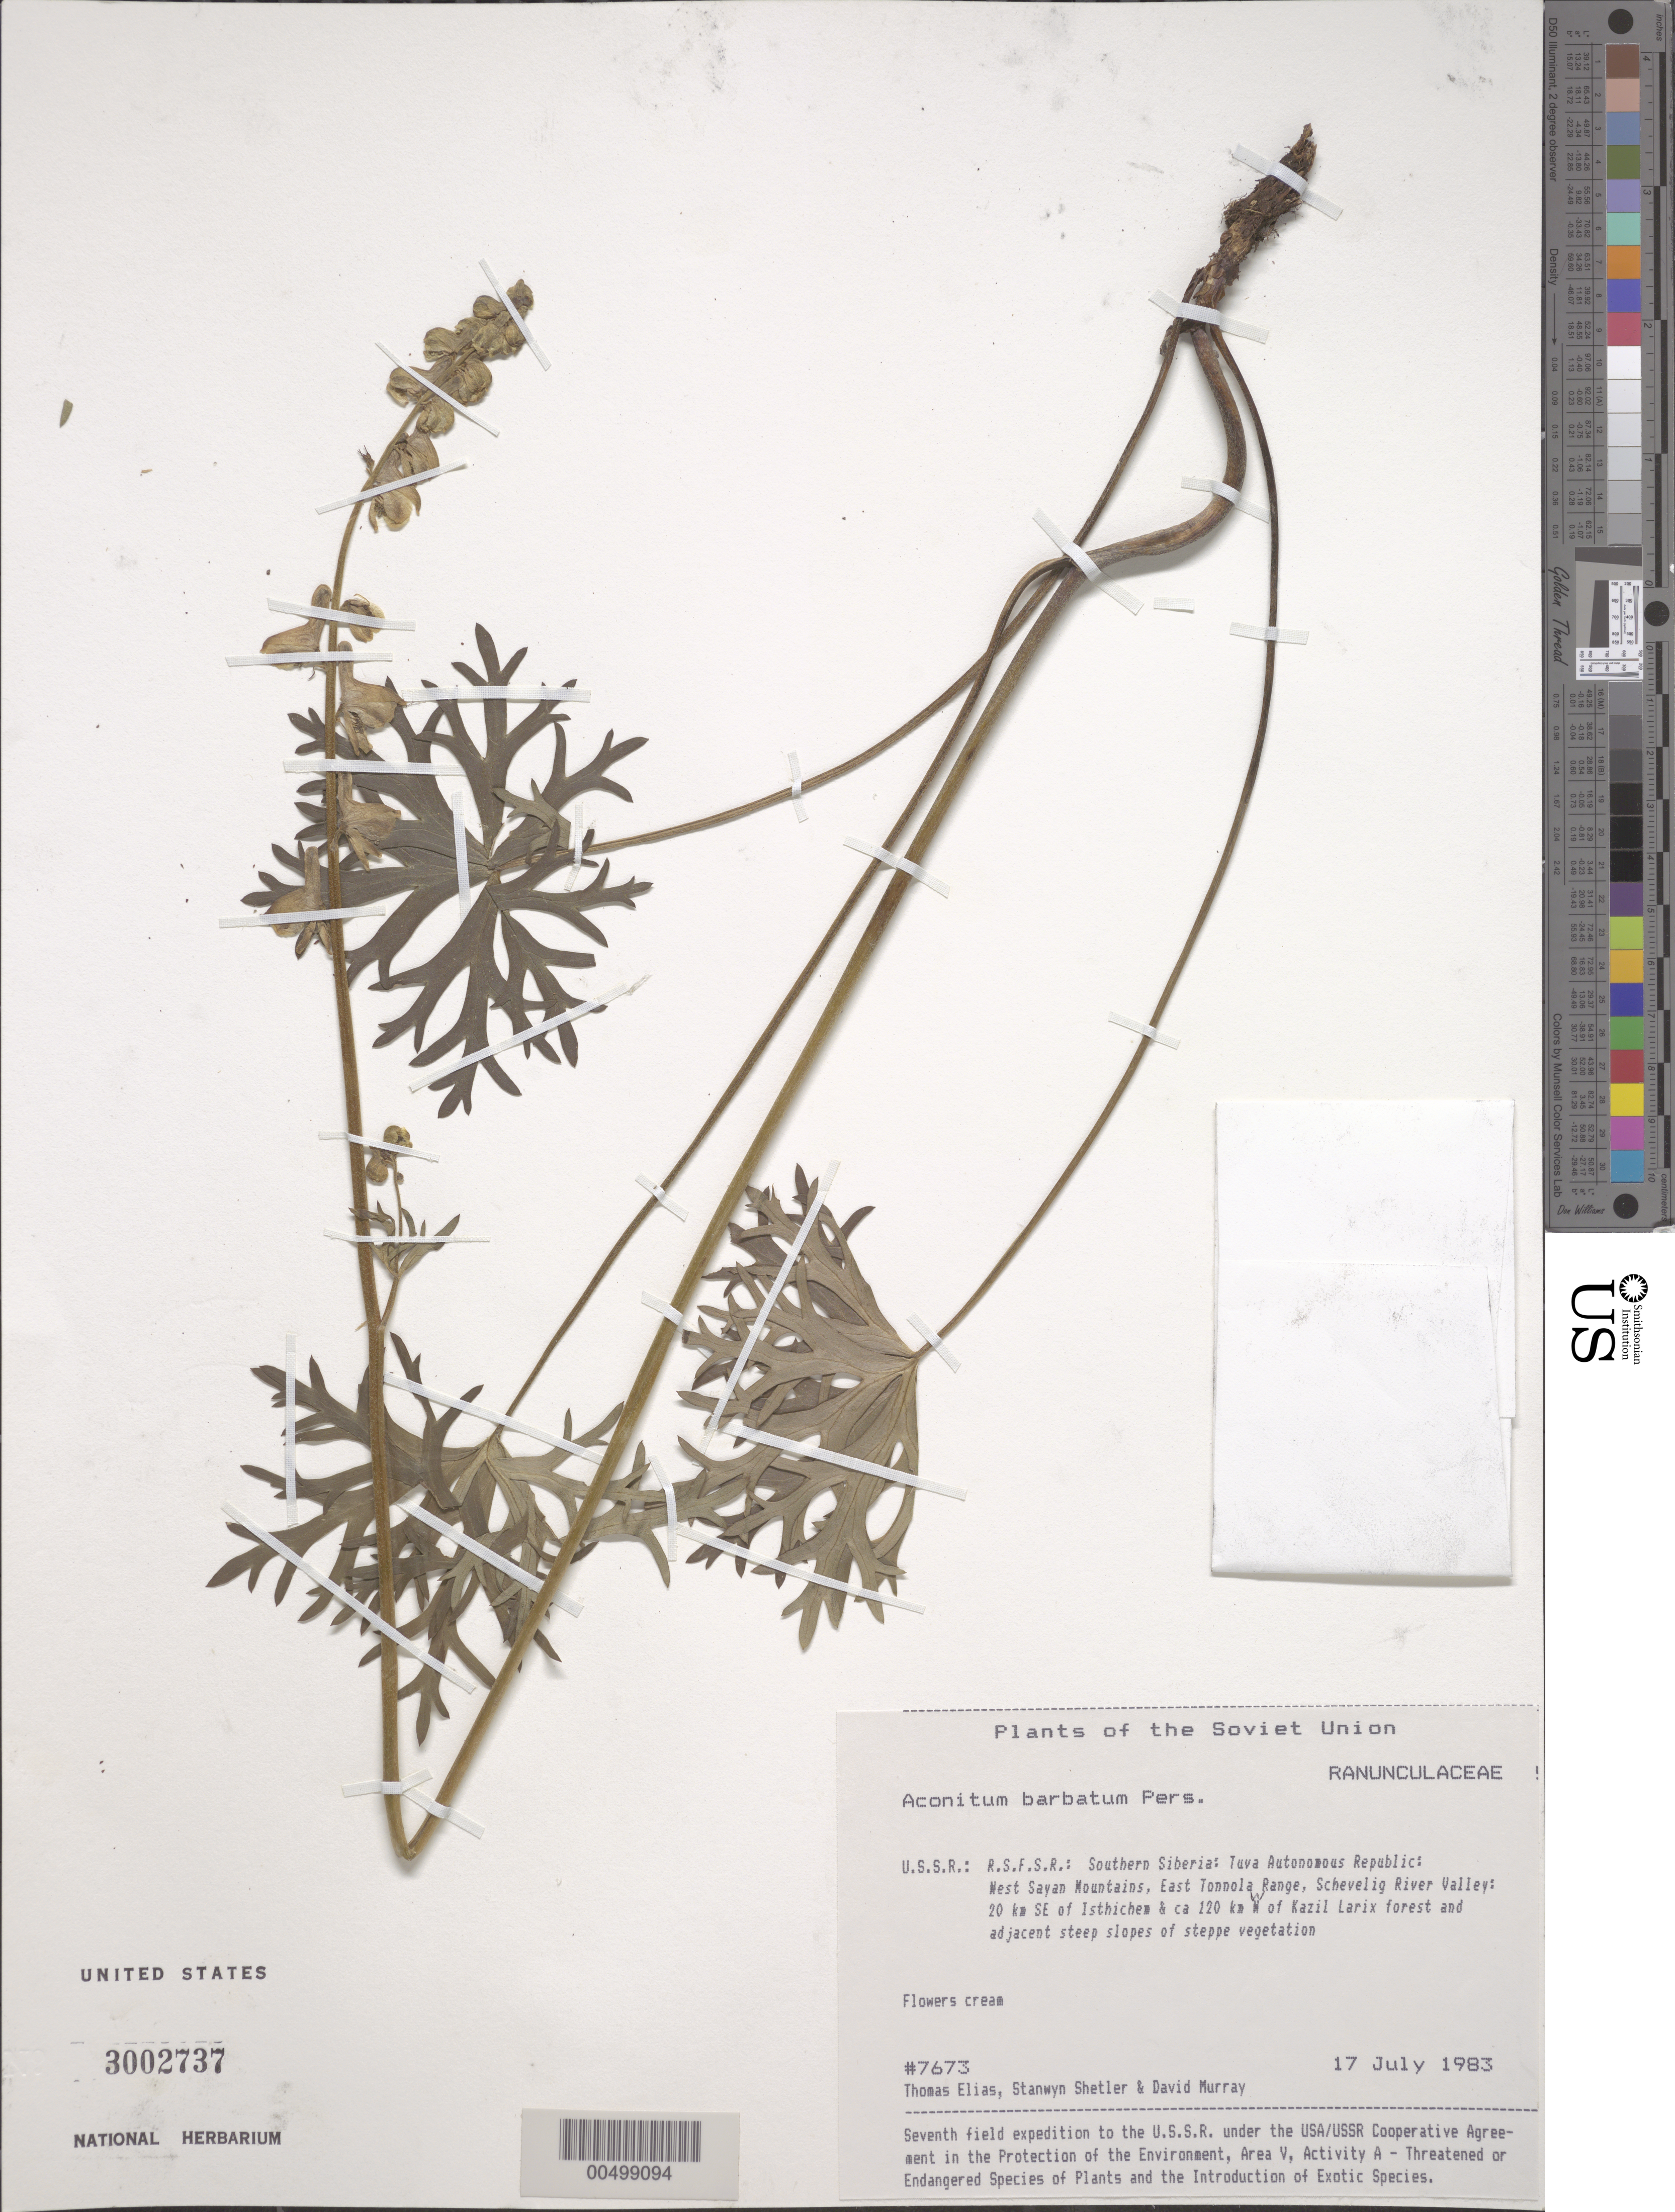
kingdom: Plantae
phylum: Tracheophyta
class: Magnoliopsida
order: Ranunculales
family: Ranunculaceae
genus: Aconitum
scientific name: Aconitum barbatum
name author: Pers.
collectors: T. Elias, S. Shetler & D. F. Murray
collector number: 7673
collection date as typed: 17 Jul 1983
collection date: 1983-07-17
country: Russian Federation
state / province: Tuva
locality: West Sayan Mountains, E Tonnola [Tannu-Ola] Range, Schevelig River Valley,20 km SE of Isthichem [Ishti-Khem], *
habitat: Larix forest and adjacent steep slopes of steppe vegetation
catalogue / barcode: US 3002737